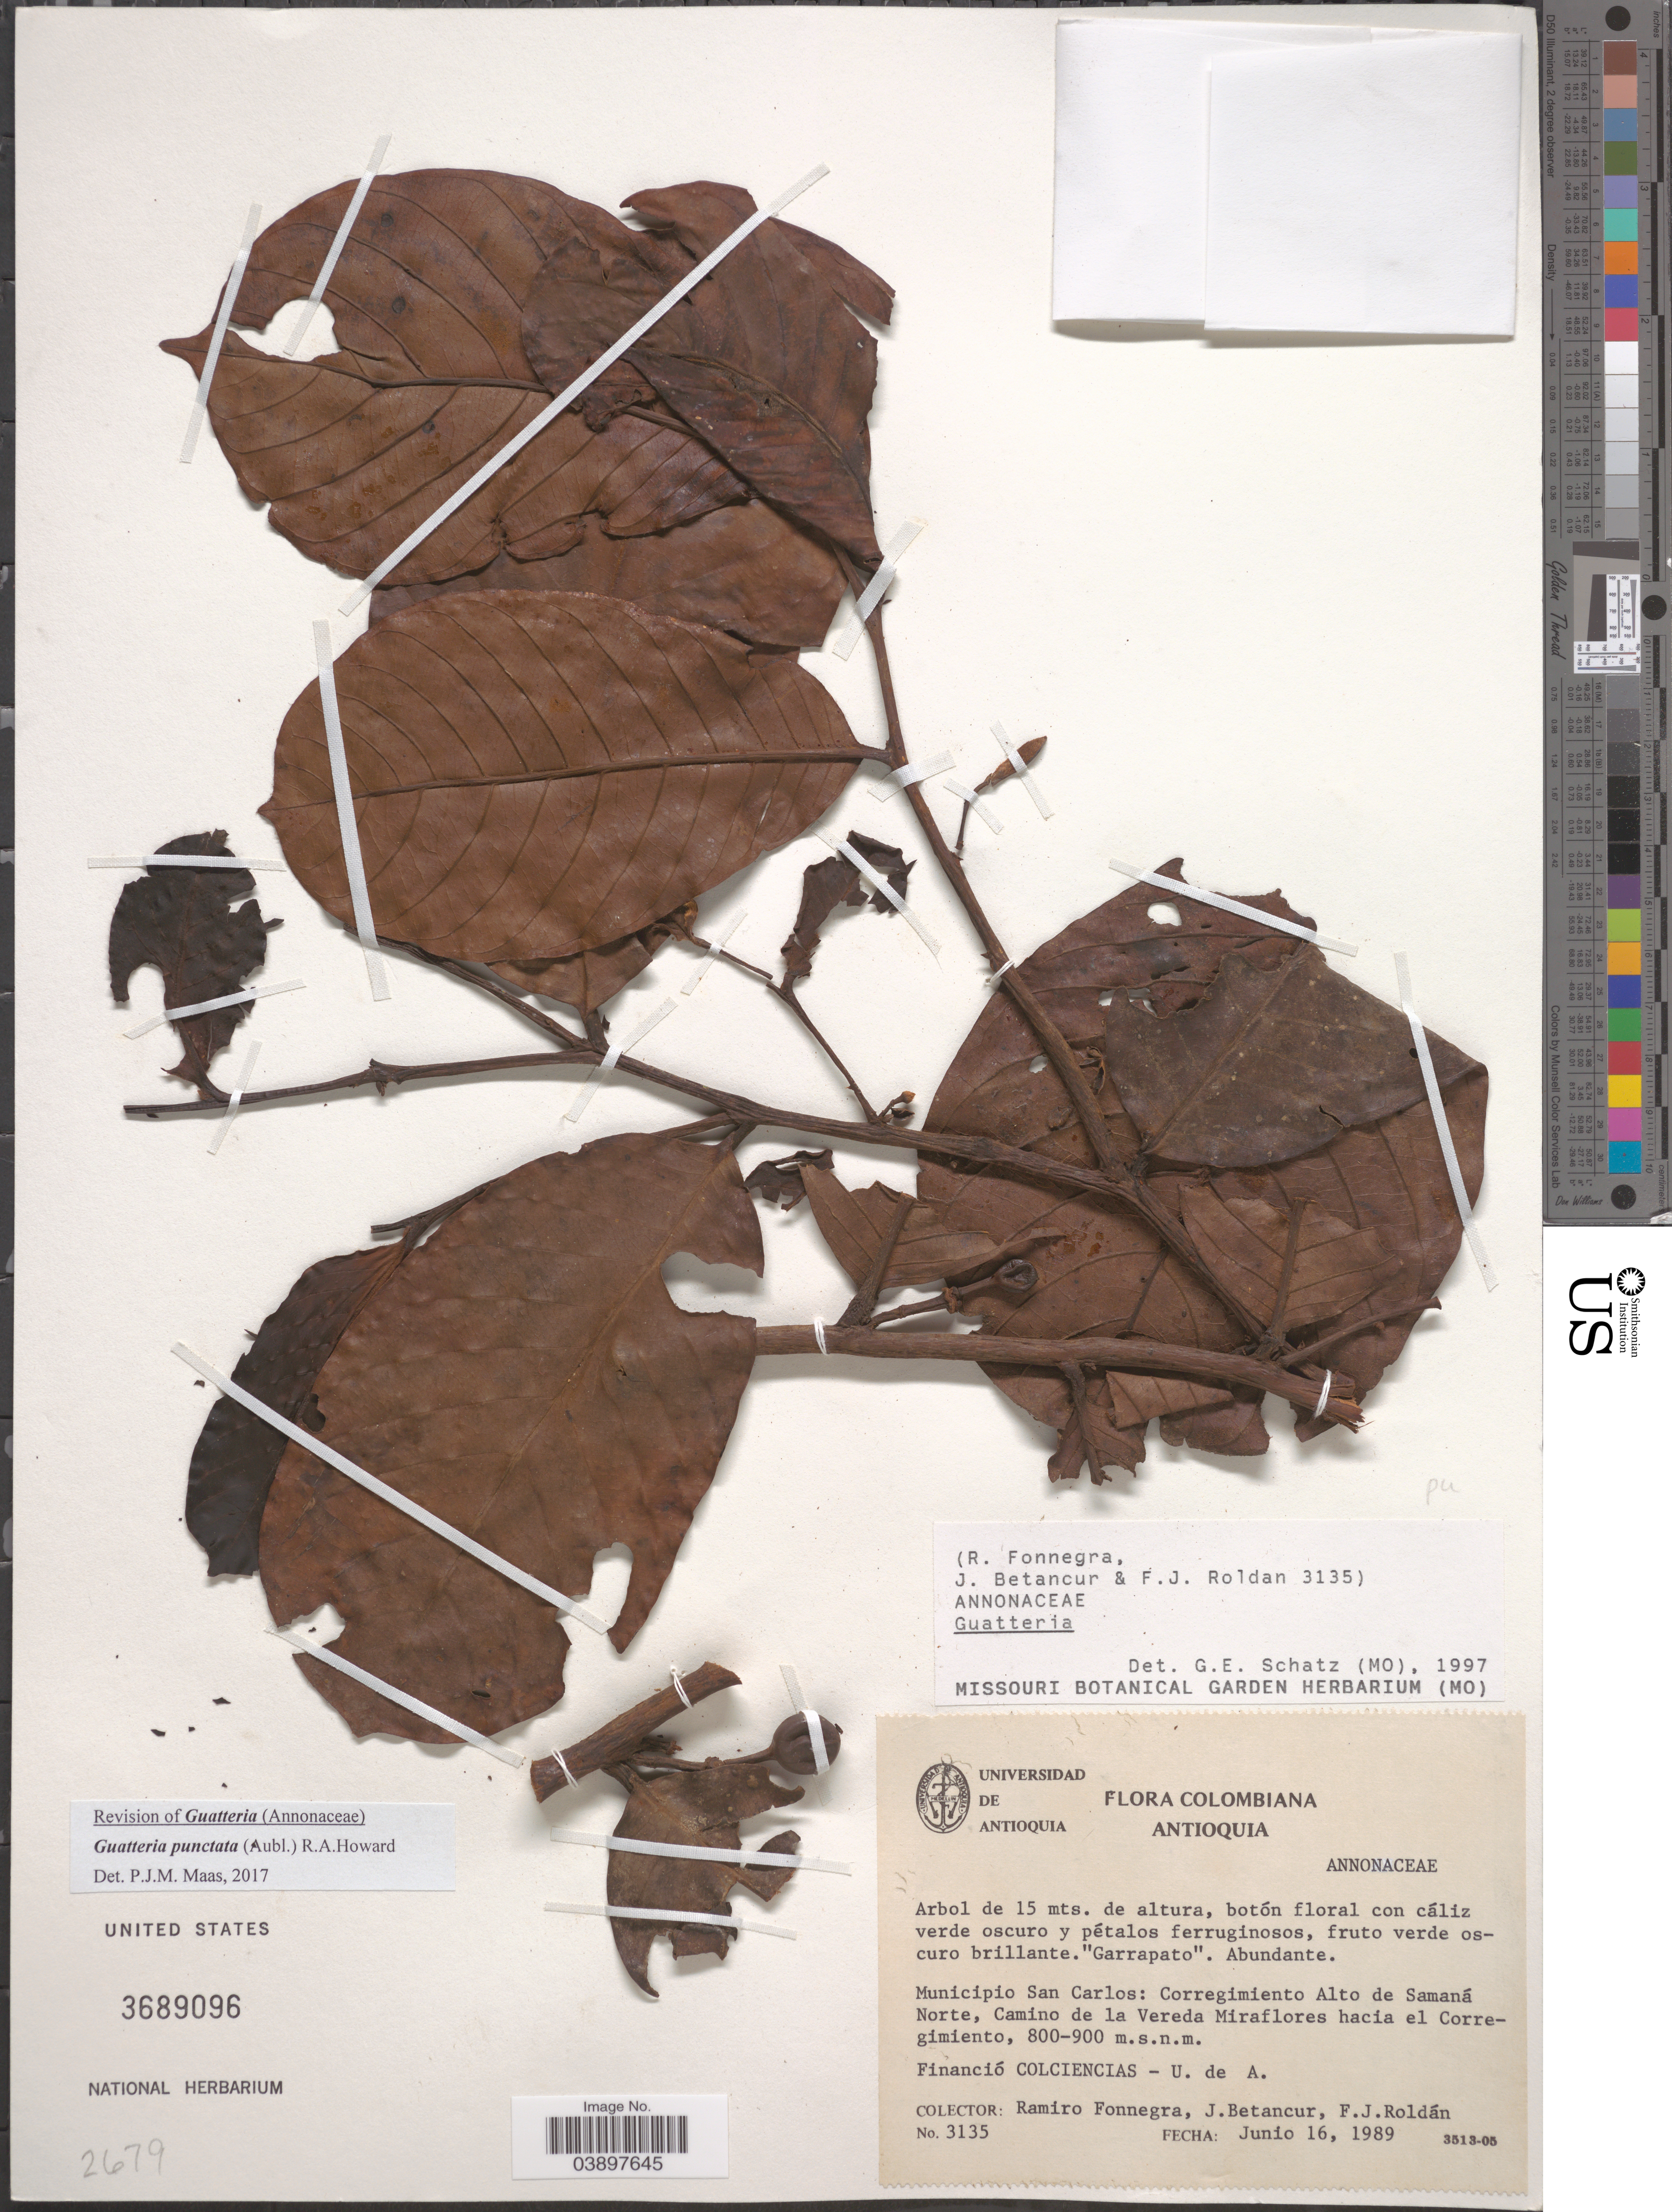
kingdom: Plantae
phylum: Tracheophyta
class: Magnoliopsida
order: Magnoliales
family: Annonaceae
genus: Guatteria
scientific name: Guatteria punctata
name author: (Aubl.) R.A. Howard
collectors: R. Fonnegra, J. Betancur & F. J. Roldán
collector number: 3135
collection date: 1989-06-16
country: Colombia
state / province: Antioquia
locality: Municipio San Carlos: Corregimiento Alto de Samaná Norte, Camino de la Vereda Miraflores hacia el Corregimiento.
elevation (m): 800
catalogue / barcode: US 3689096